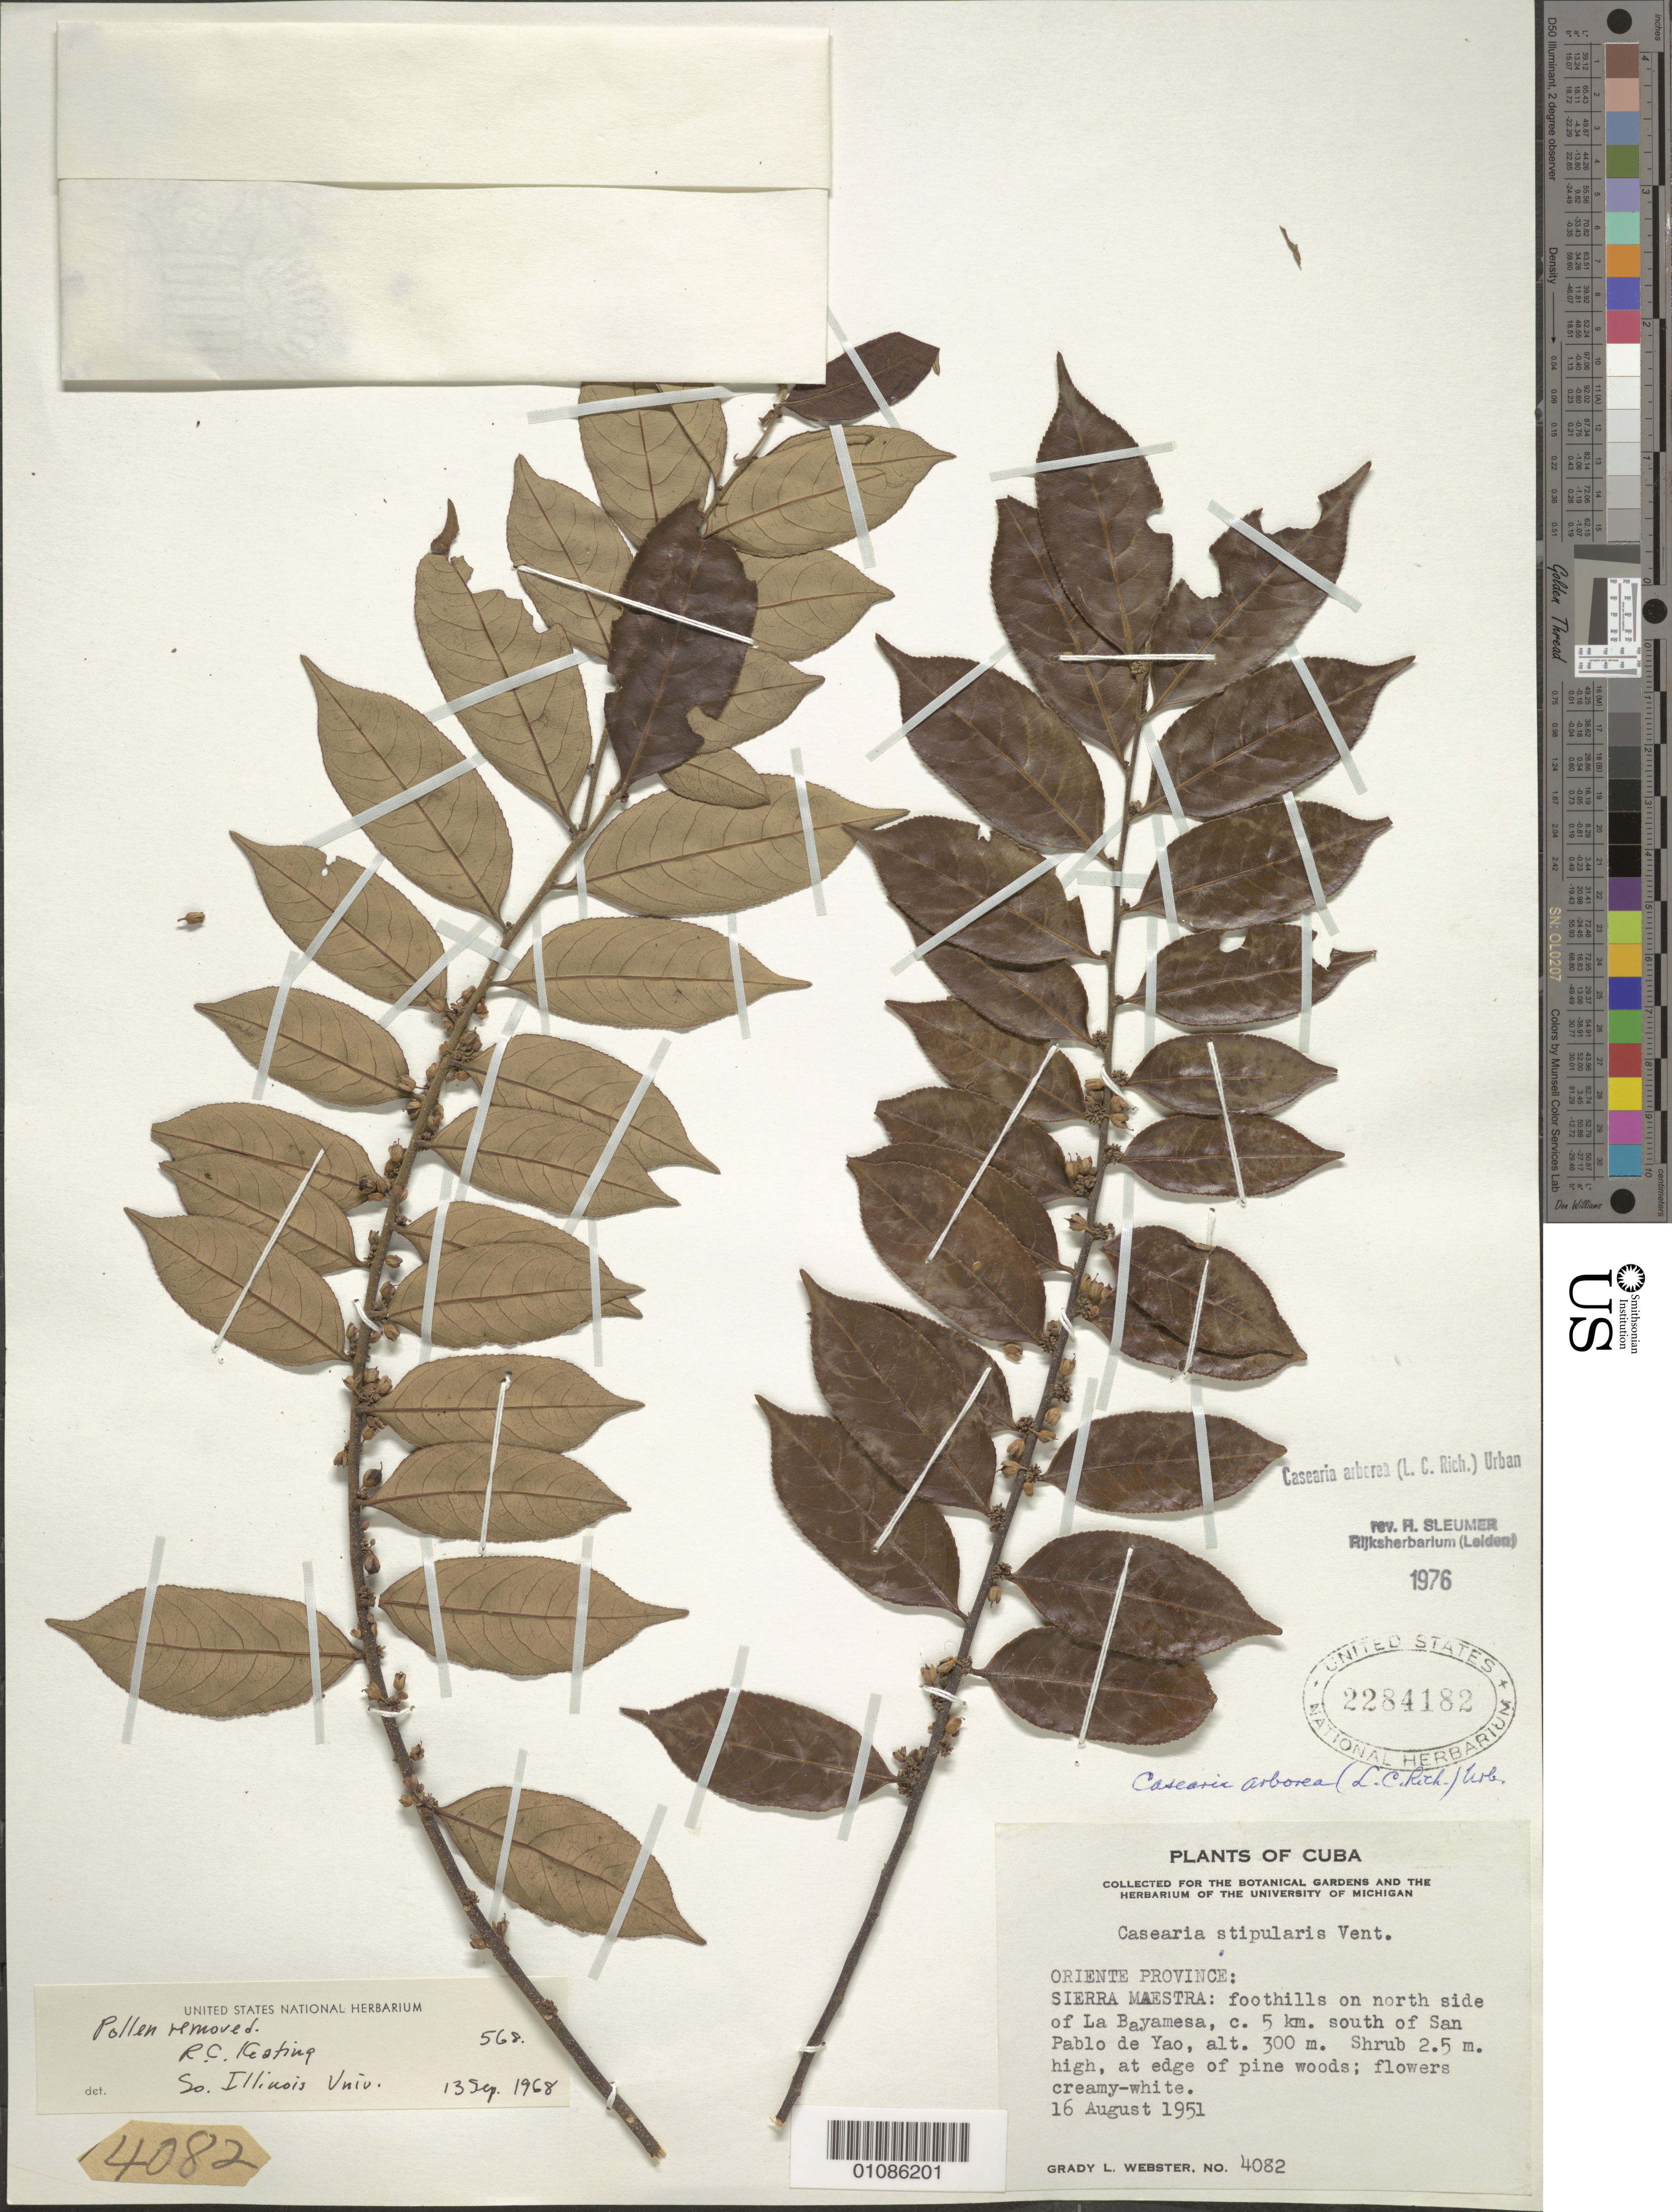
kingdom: Plantae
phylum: Tracheophyta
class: Magnoliopsida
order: Malpighiales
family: Salicaceae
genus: Casearia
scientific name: Casearia arborea subsp. arborea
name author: (Rich.) Urb.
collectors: G. L. Webster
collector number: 4082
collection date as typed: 16 Aug 1951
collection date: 1951-08-16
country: Cuba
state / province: Oriente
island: Cuba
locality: Sierra Maestra: Foothills on N side of La Bayamesa, 5km S of San Pablo de Yao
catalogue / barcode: US 2284182